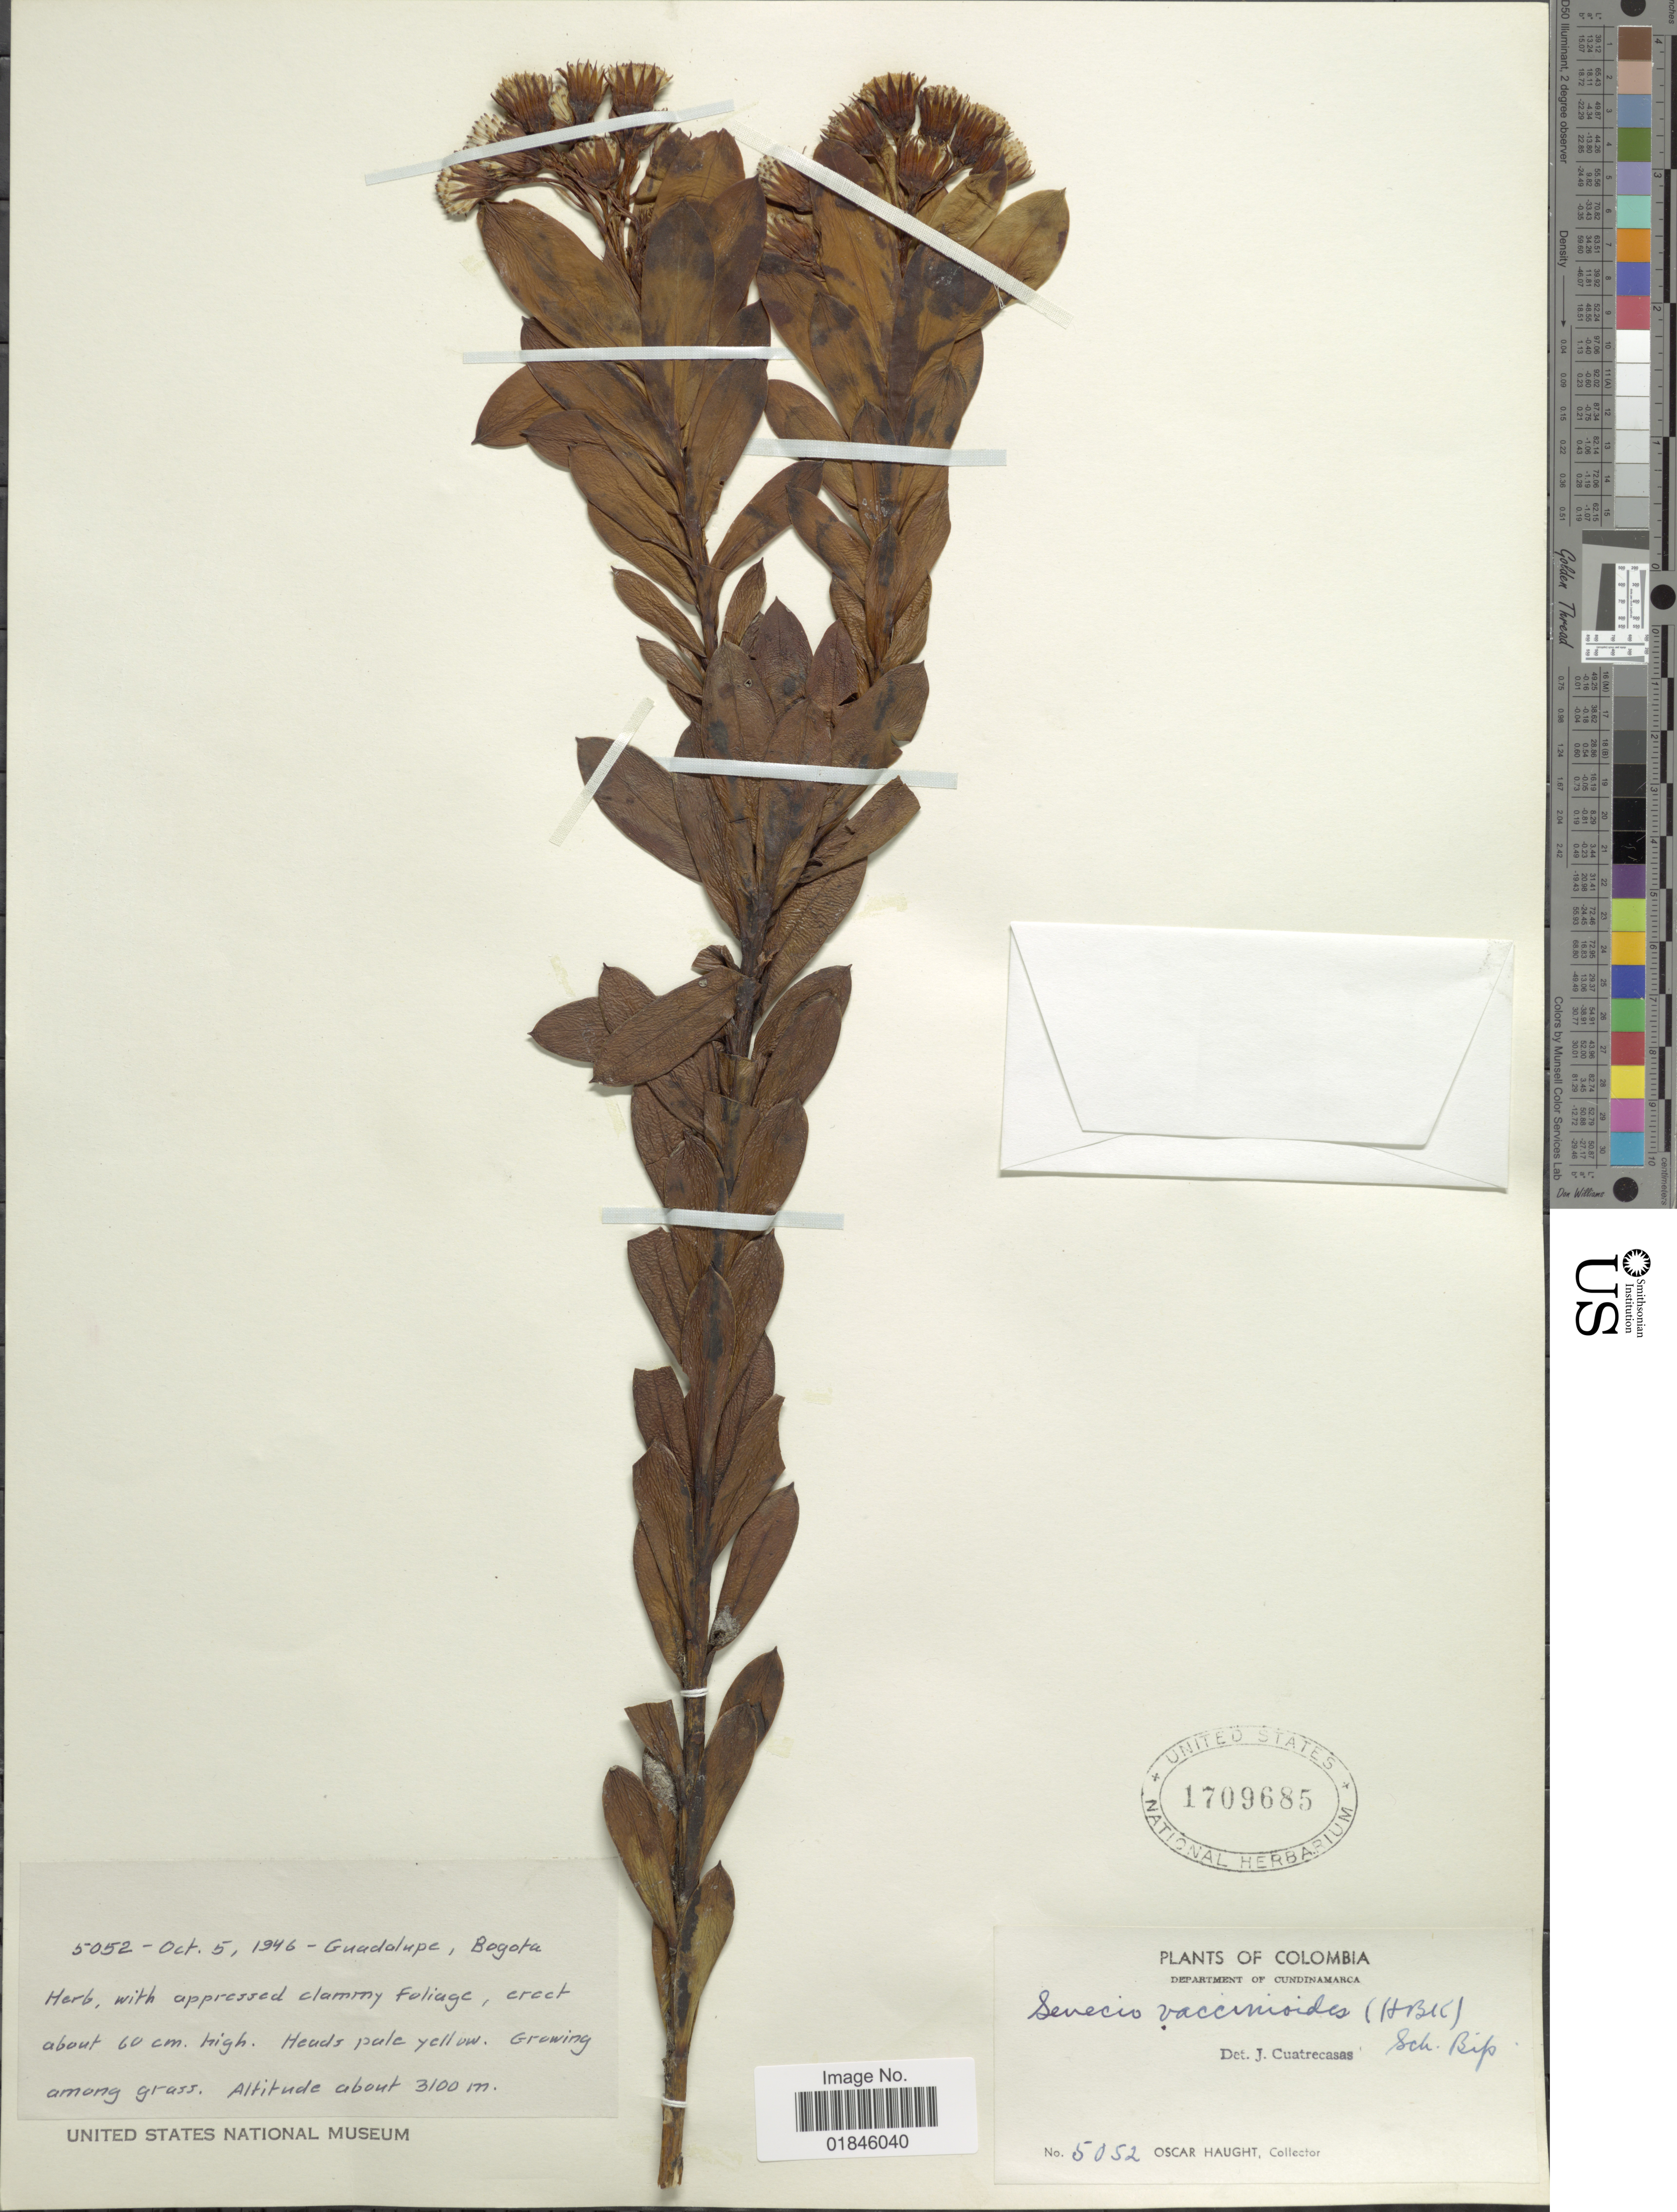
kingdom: Plantae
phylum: Tracheophyta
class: Magnoliopsida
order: Asterales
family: Asteraceae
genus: Pentacalia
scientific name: Pentacalia vaccinioides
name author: (Kunth) Cuatrec.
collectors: O. L. Haught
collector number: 5052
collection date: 1946-10-05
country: Colombia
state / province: Cundinamarca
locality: Department of Cundinamarca. Guadalupe, Bogota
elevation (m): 3100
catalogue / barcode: US 1709685